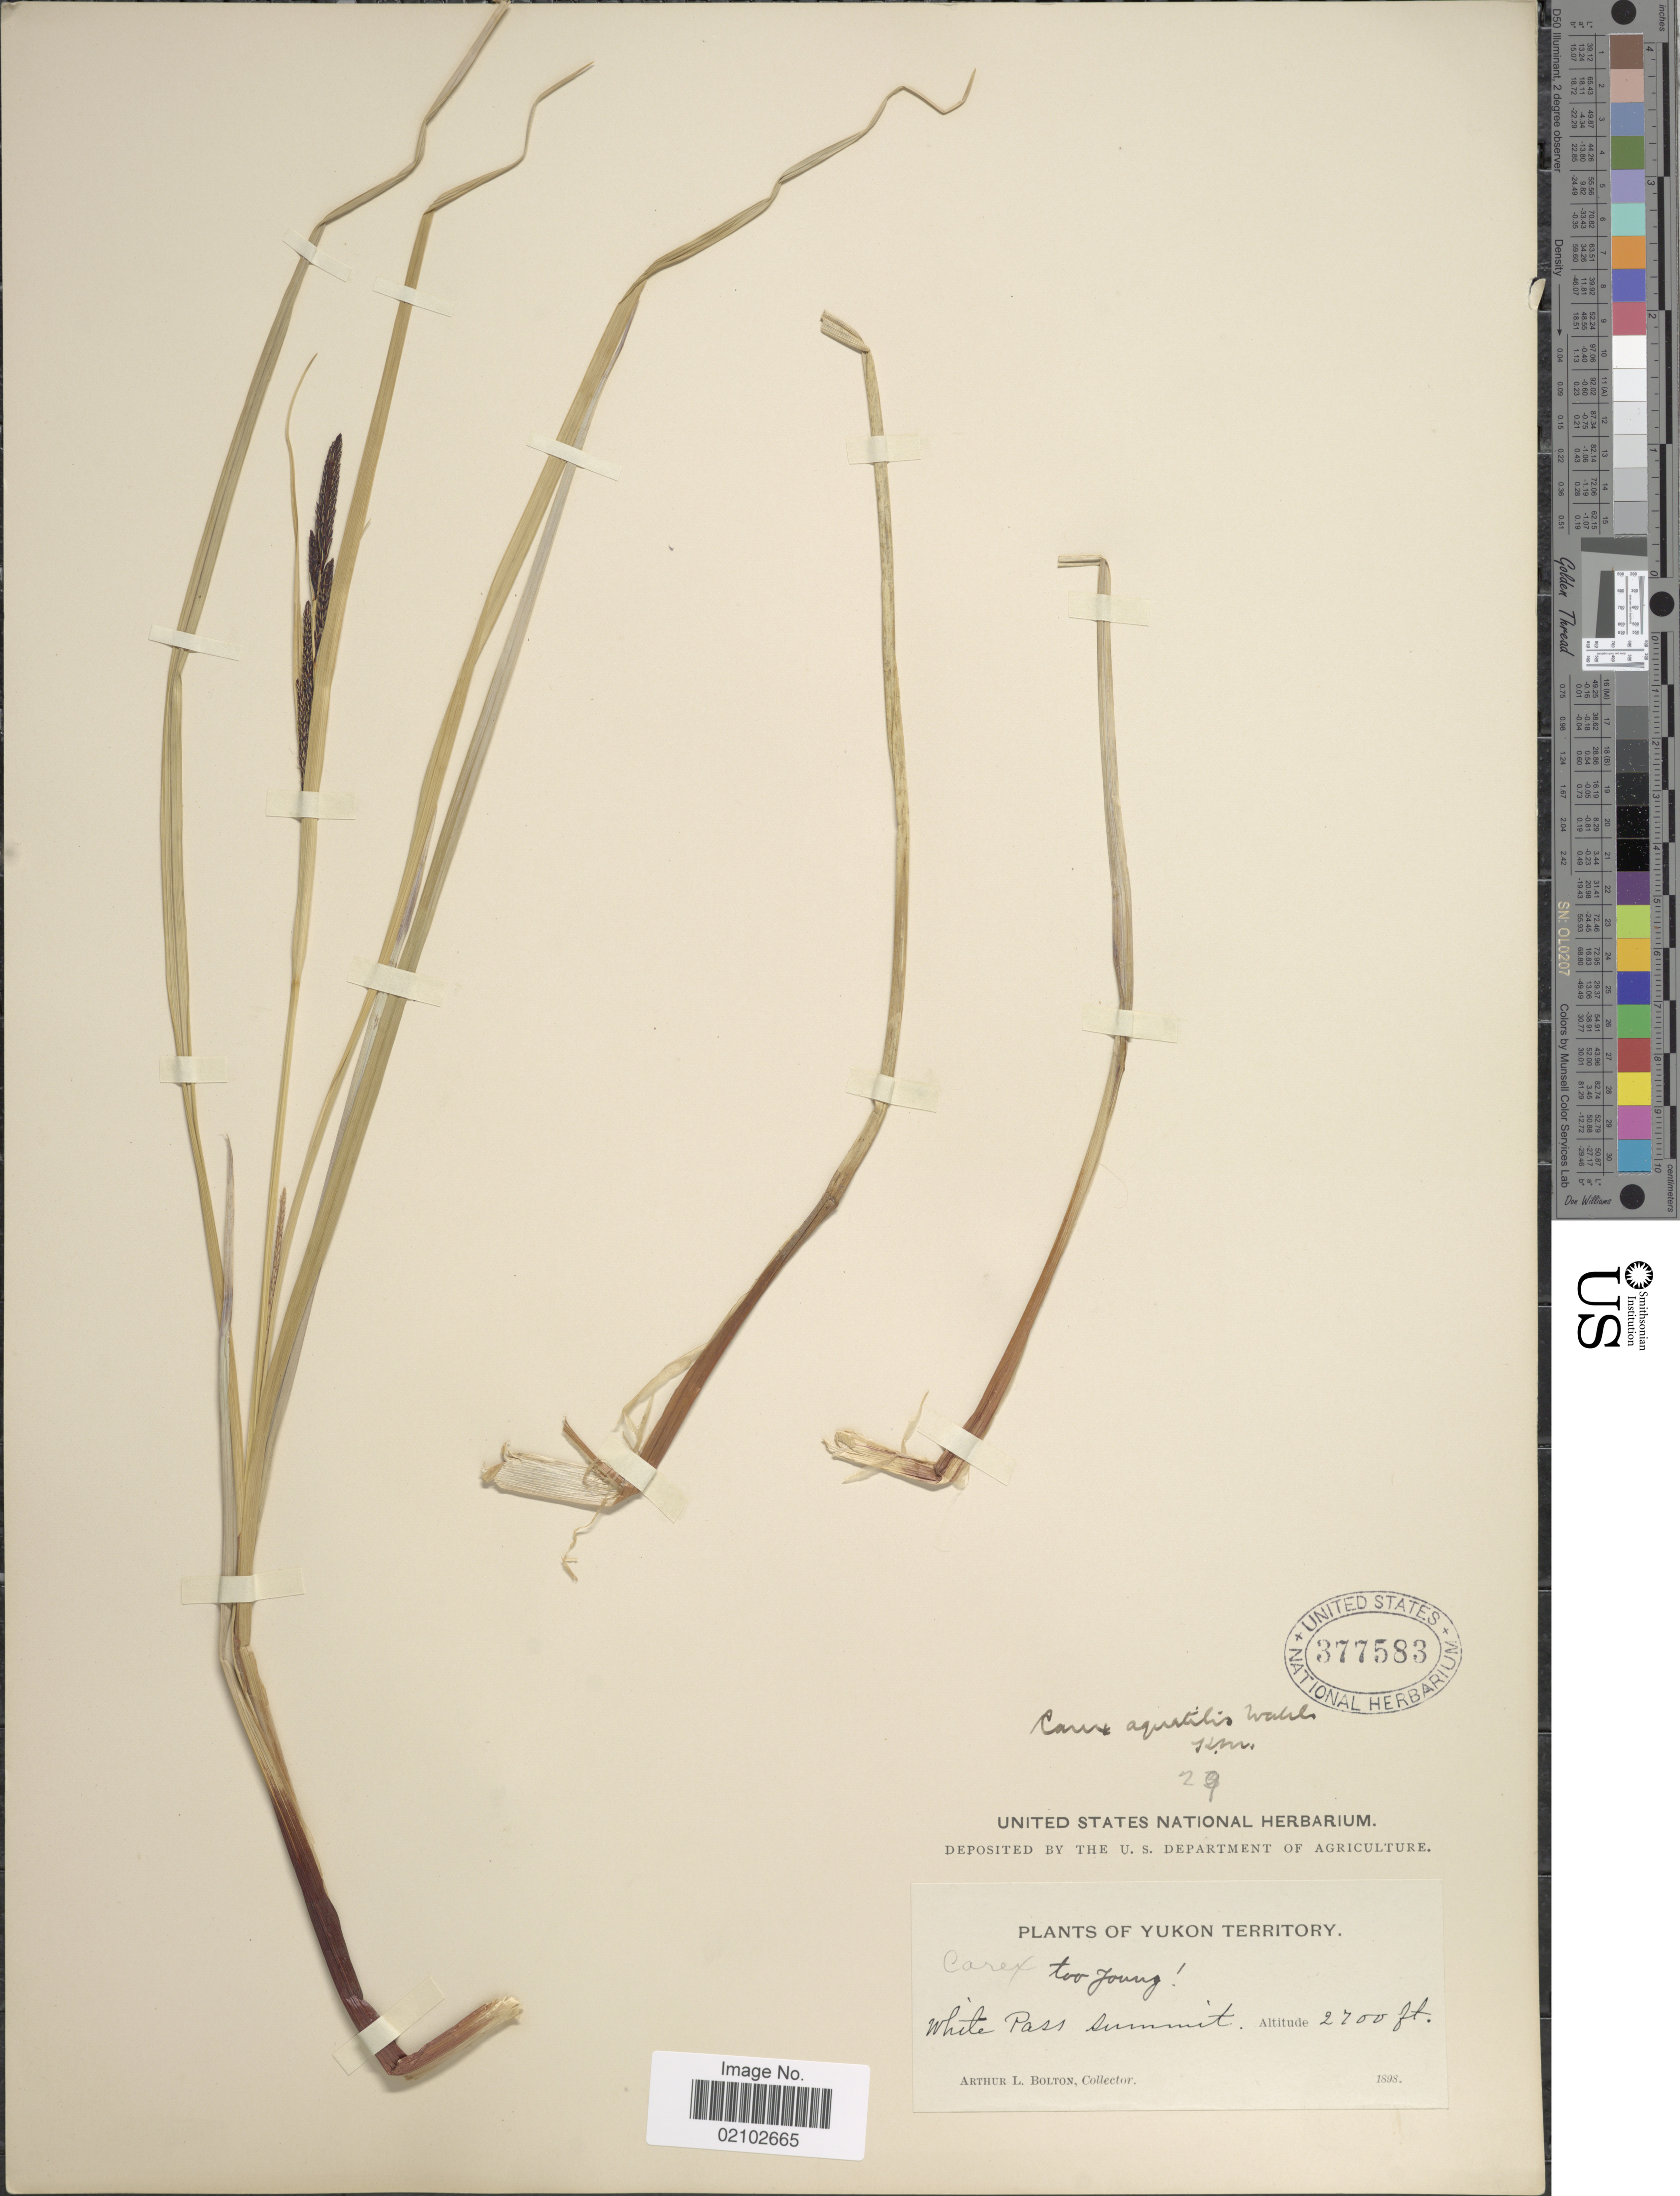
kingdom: Plantae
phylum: Tracheophyta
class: Liliopsida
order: Poales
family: Cyperaceae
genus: Carex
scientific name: Carex aquatilis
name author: Wahlenb.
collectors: A. Bolton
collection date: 1898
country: Canada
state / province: Yukon Territory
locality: White Pass summit.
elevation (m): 823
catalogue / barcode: US 377583